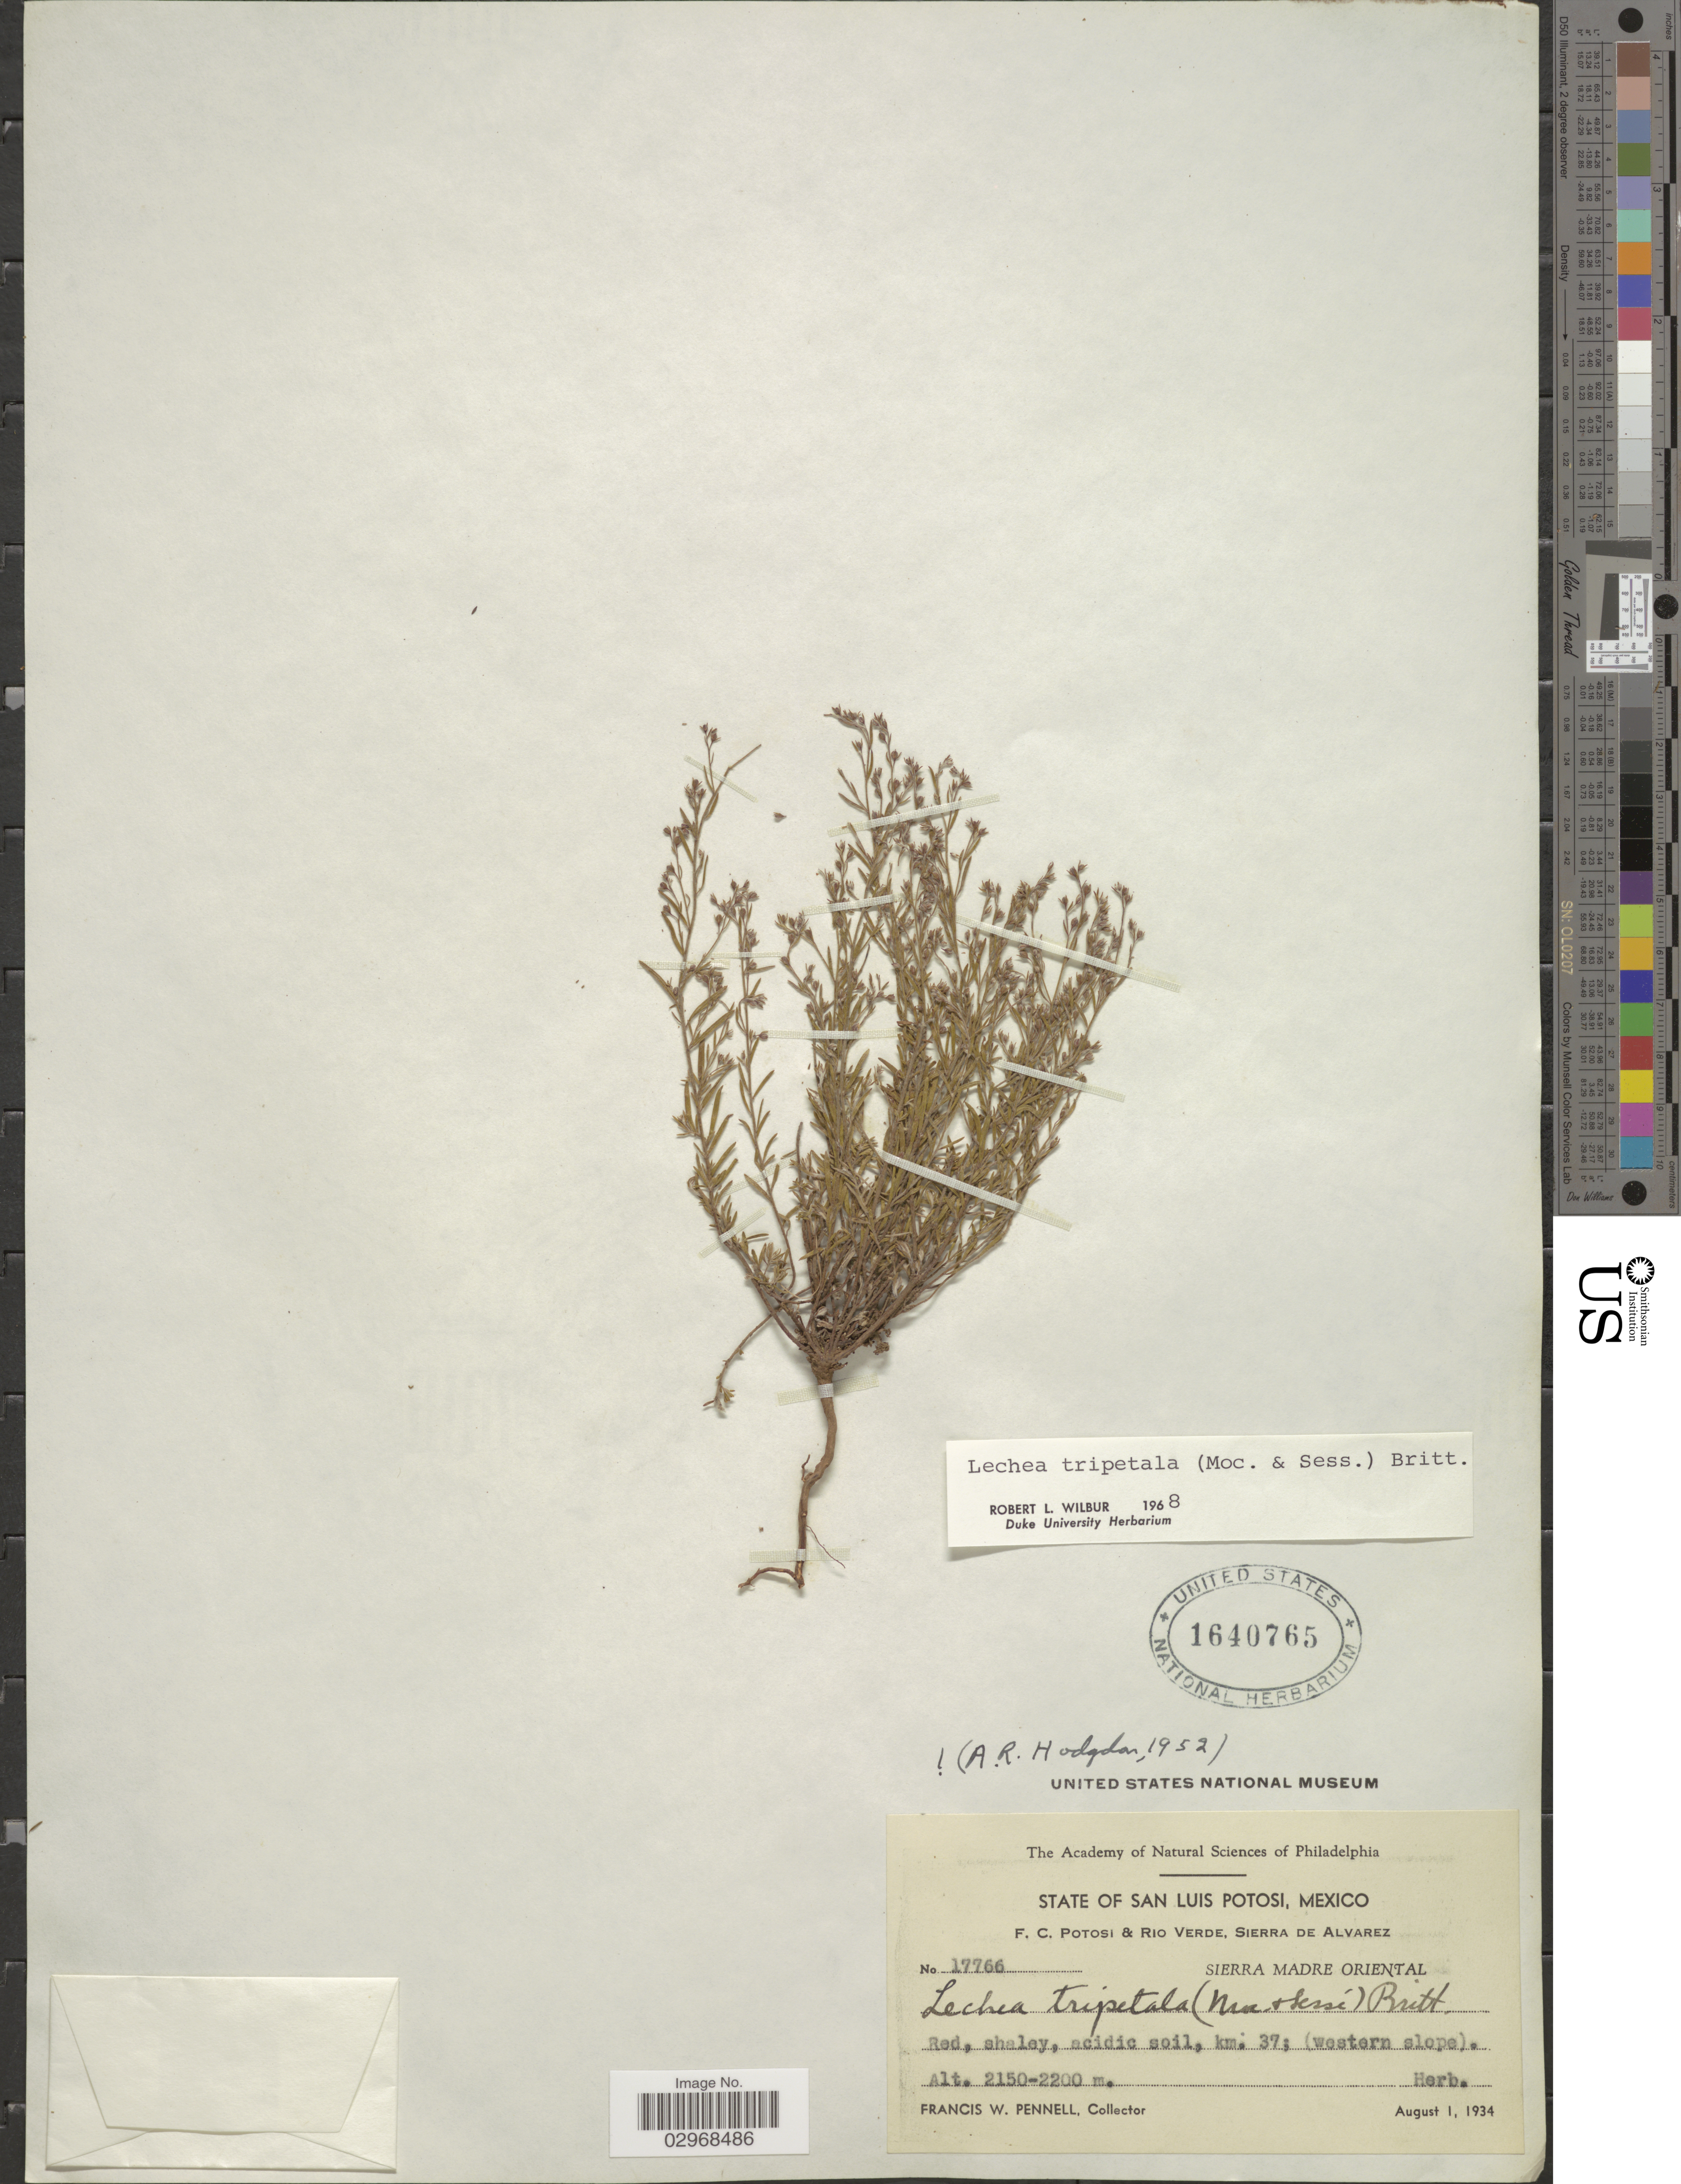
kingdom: Plantae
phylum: Tracheophyta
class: Magnoliopsida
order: Malvales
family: Cistaceae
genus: Lechea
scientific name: Lechea tripetala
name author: (Moc. & Sessé ex Dunal) Britton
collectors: F. W. Pennell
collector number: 17766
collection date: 1934-08-01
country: Mexico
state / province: San Luis Potosí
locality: F.C. Potosi & Rio Verde, Sierra de Alvarez, Sierra Madre Oriental. km. 37; (western slope).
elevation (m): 2150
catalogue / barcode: US 1640765